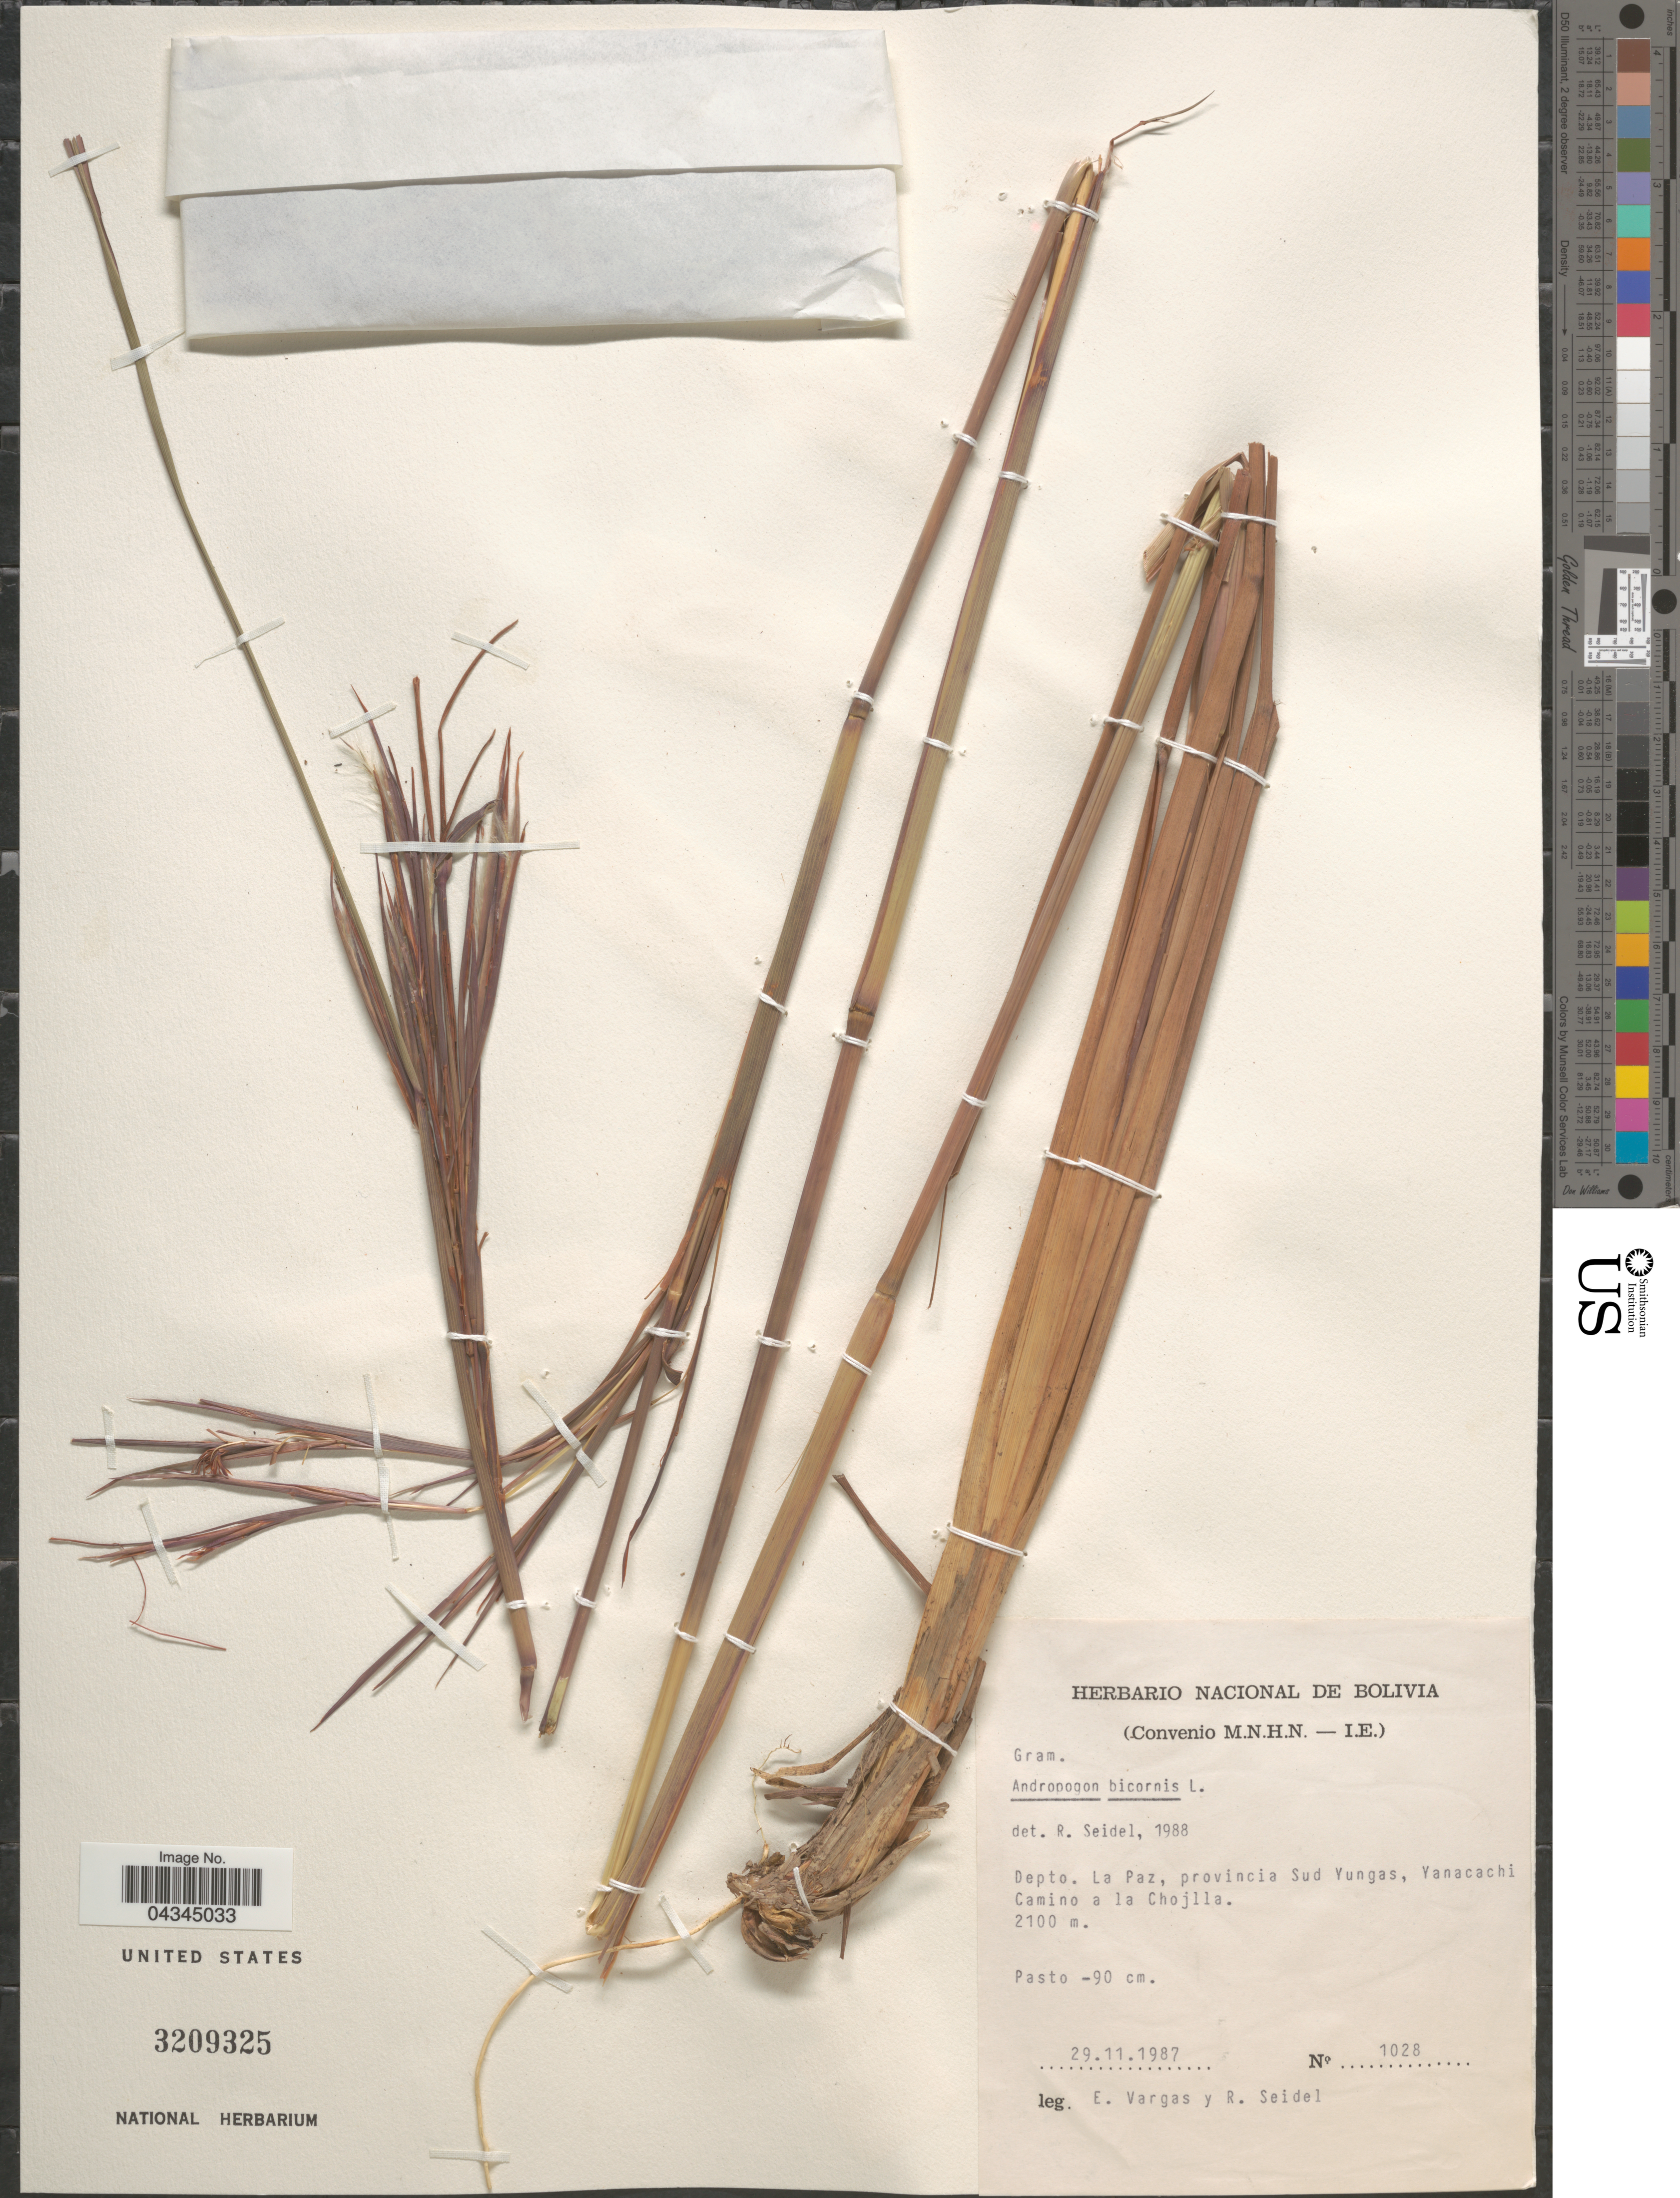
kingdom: Plantae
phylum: Tracheophyta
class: Liliopsida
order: Poales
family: Poaceae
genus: Andropogon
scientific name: Andropogon bicornis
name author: L.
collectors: E. Vargas & R. Seidel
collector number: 1028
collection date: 1987-11-29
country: Bolivia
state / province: La Paz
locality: Depto. La Paz, provincia Sud Yungas, Yanacachi Camino a la Chojlla.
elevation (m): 2100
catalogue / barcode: US 3209325